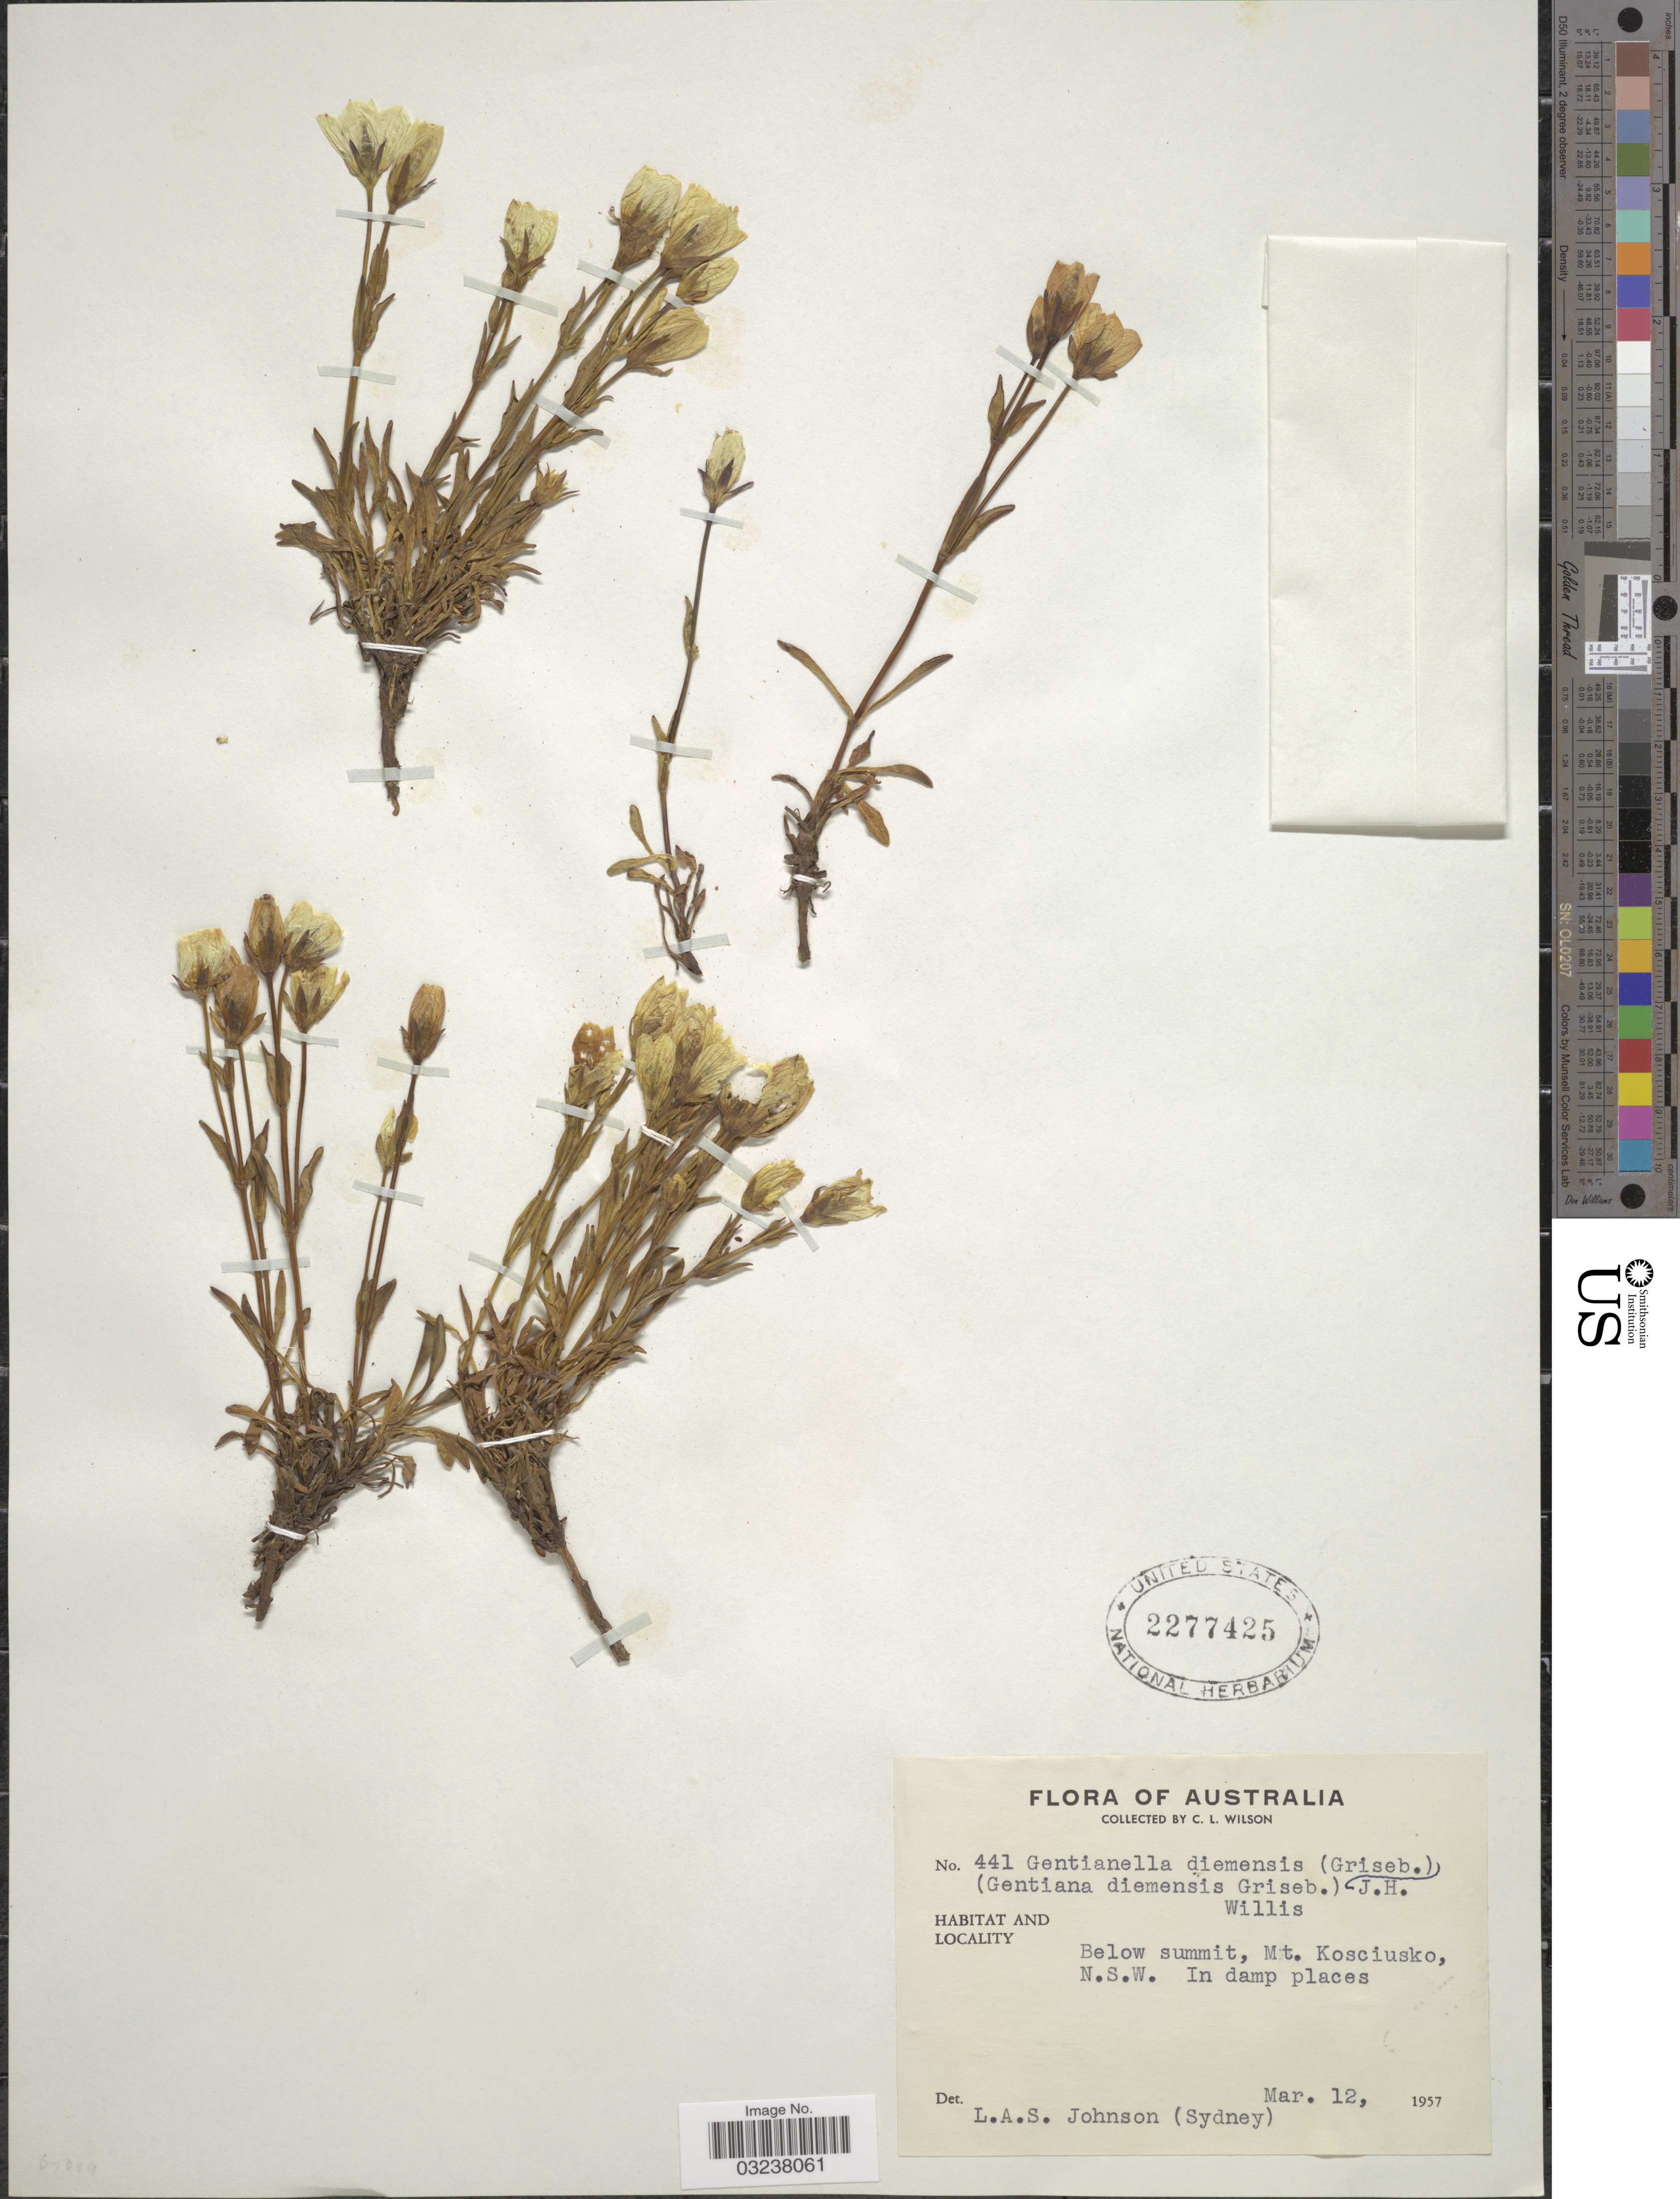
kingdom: Plantae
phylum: Tracheophyta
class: Magnoliopsida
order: Gentianales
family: Gentianaceae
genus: Gentianella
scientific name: Gentianella diemensis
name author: (Griseb.) J.H. Willis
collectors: C. L. Wilson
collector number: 441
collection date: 1957-03-12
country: Australia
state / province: New South Wales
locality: Below summit, Mt. Kosciusko.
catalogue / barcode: US 2277425